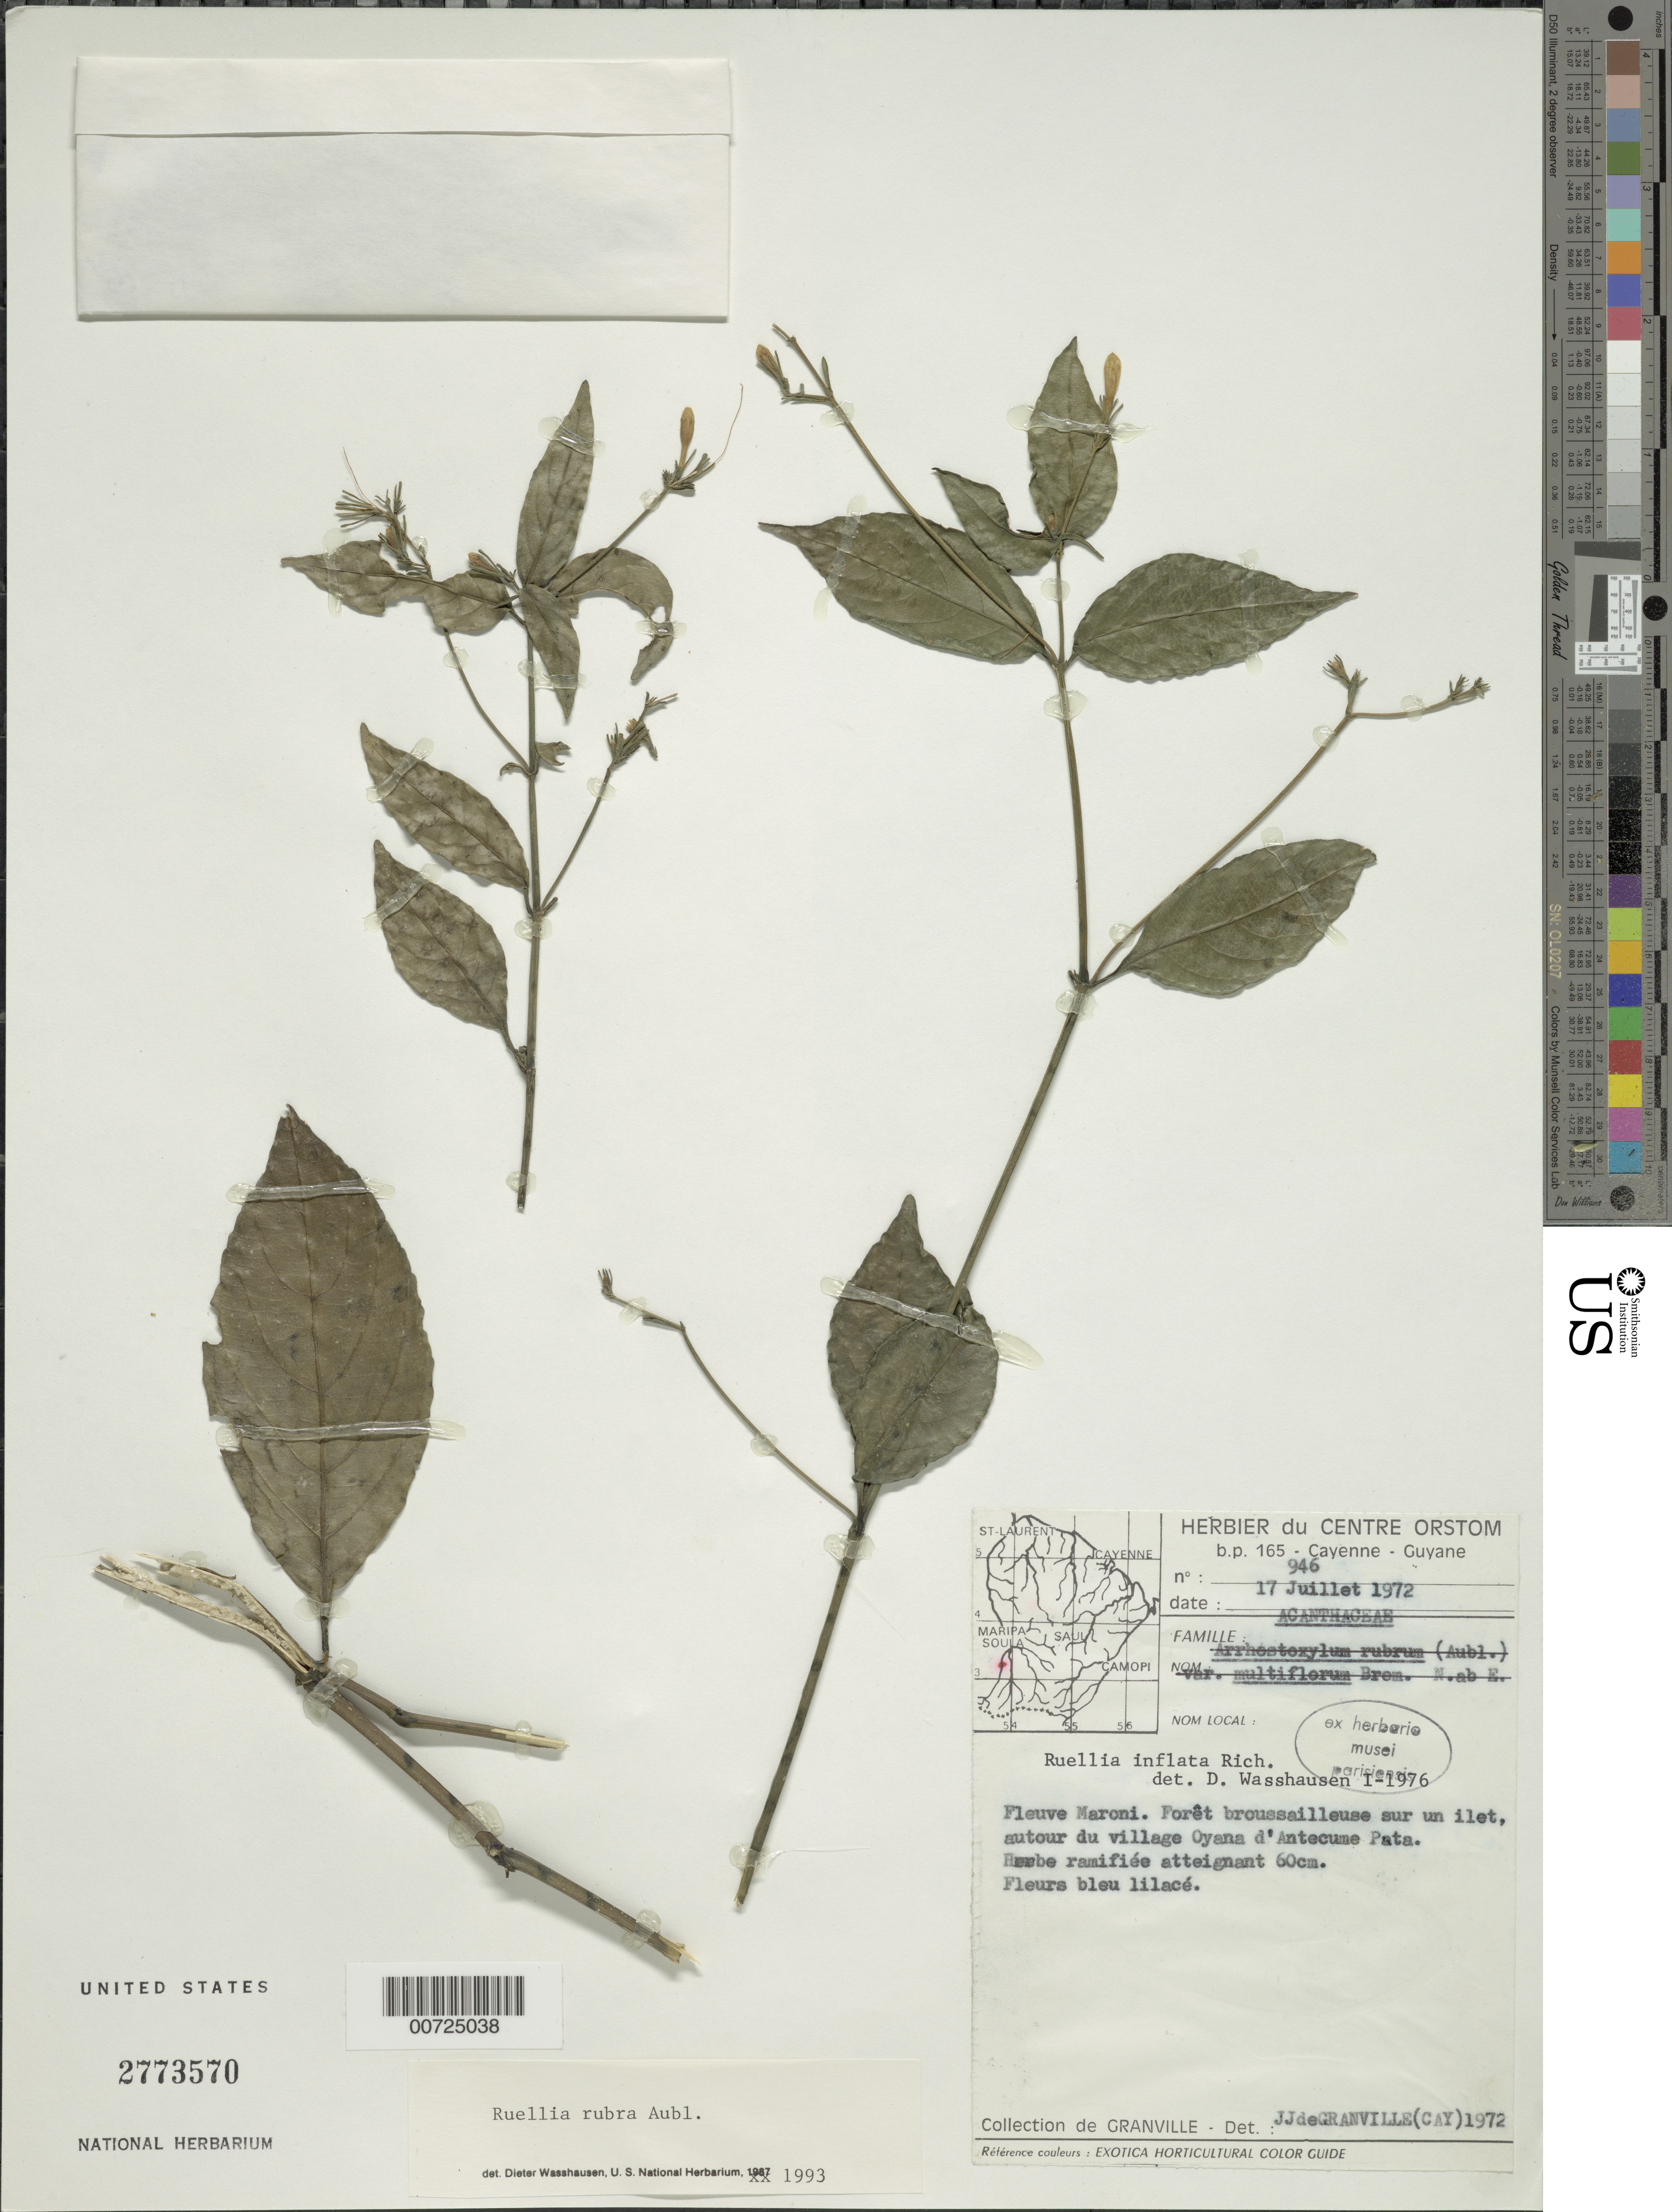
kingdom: Plantae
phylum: Tracheophyta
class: Magnoliopsida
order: Lamiales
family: Acanthaceae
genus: Ruellia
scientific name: Ruellia rubra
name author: Aubl.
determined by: Wasshausen, Dieter C., (BOT), Smithsonian Institution - National Museum of Natural History (UNITED STATES)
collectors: J.-J. de Granville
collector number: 946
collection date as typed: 17-Jul-72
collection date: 1972-07-17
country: Suriname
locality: Maroni R., Oyana d'Antecume Pata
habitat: Brushy forest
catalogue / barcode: US 2773570